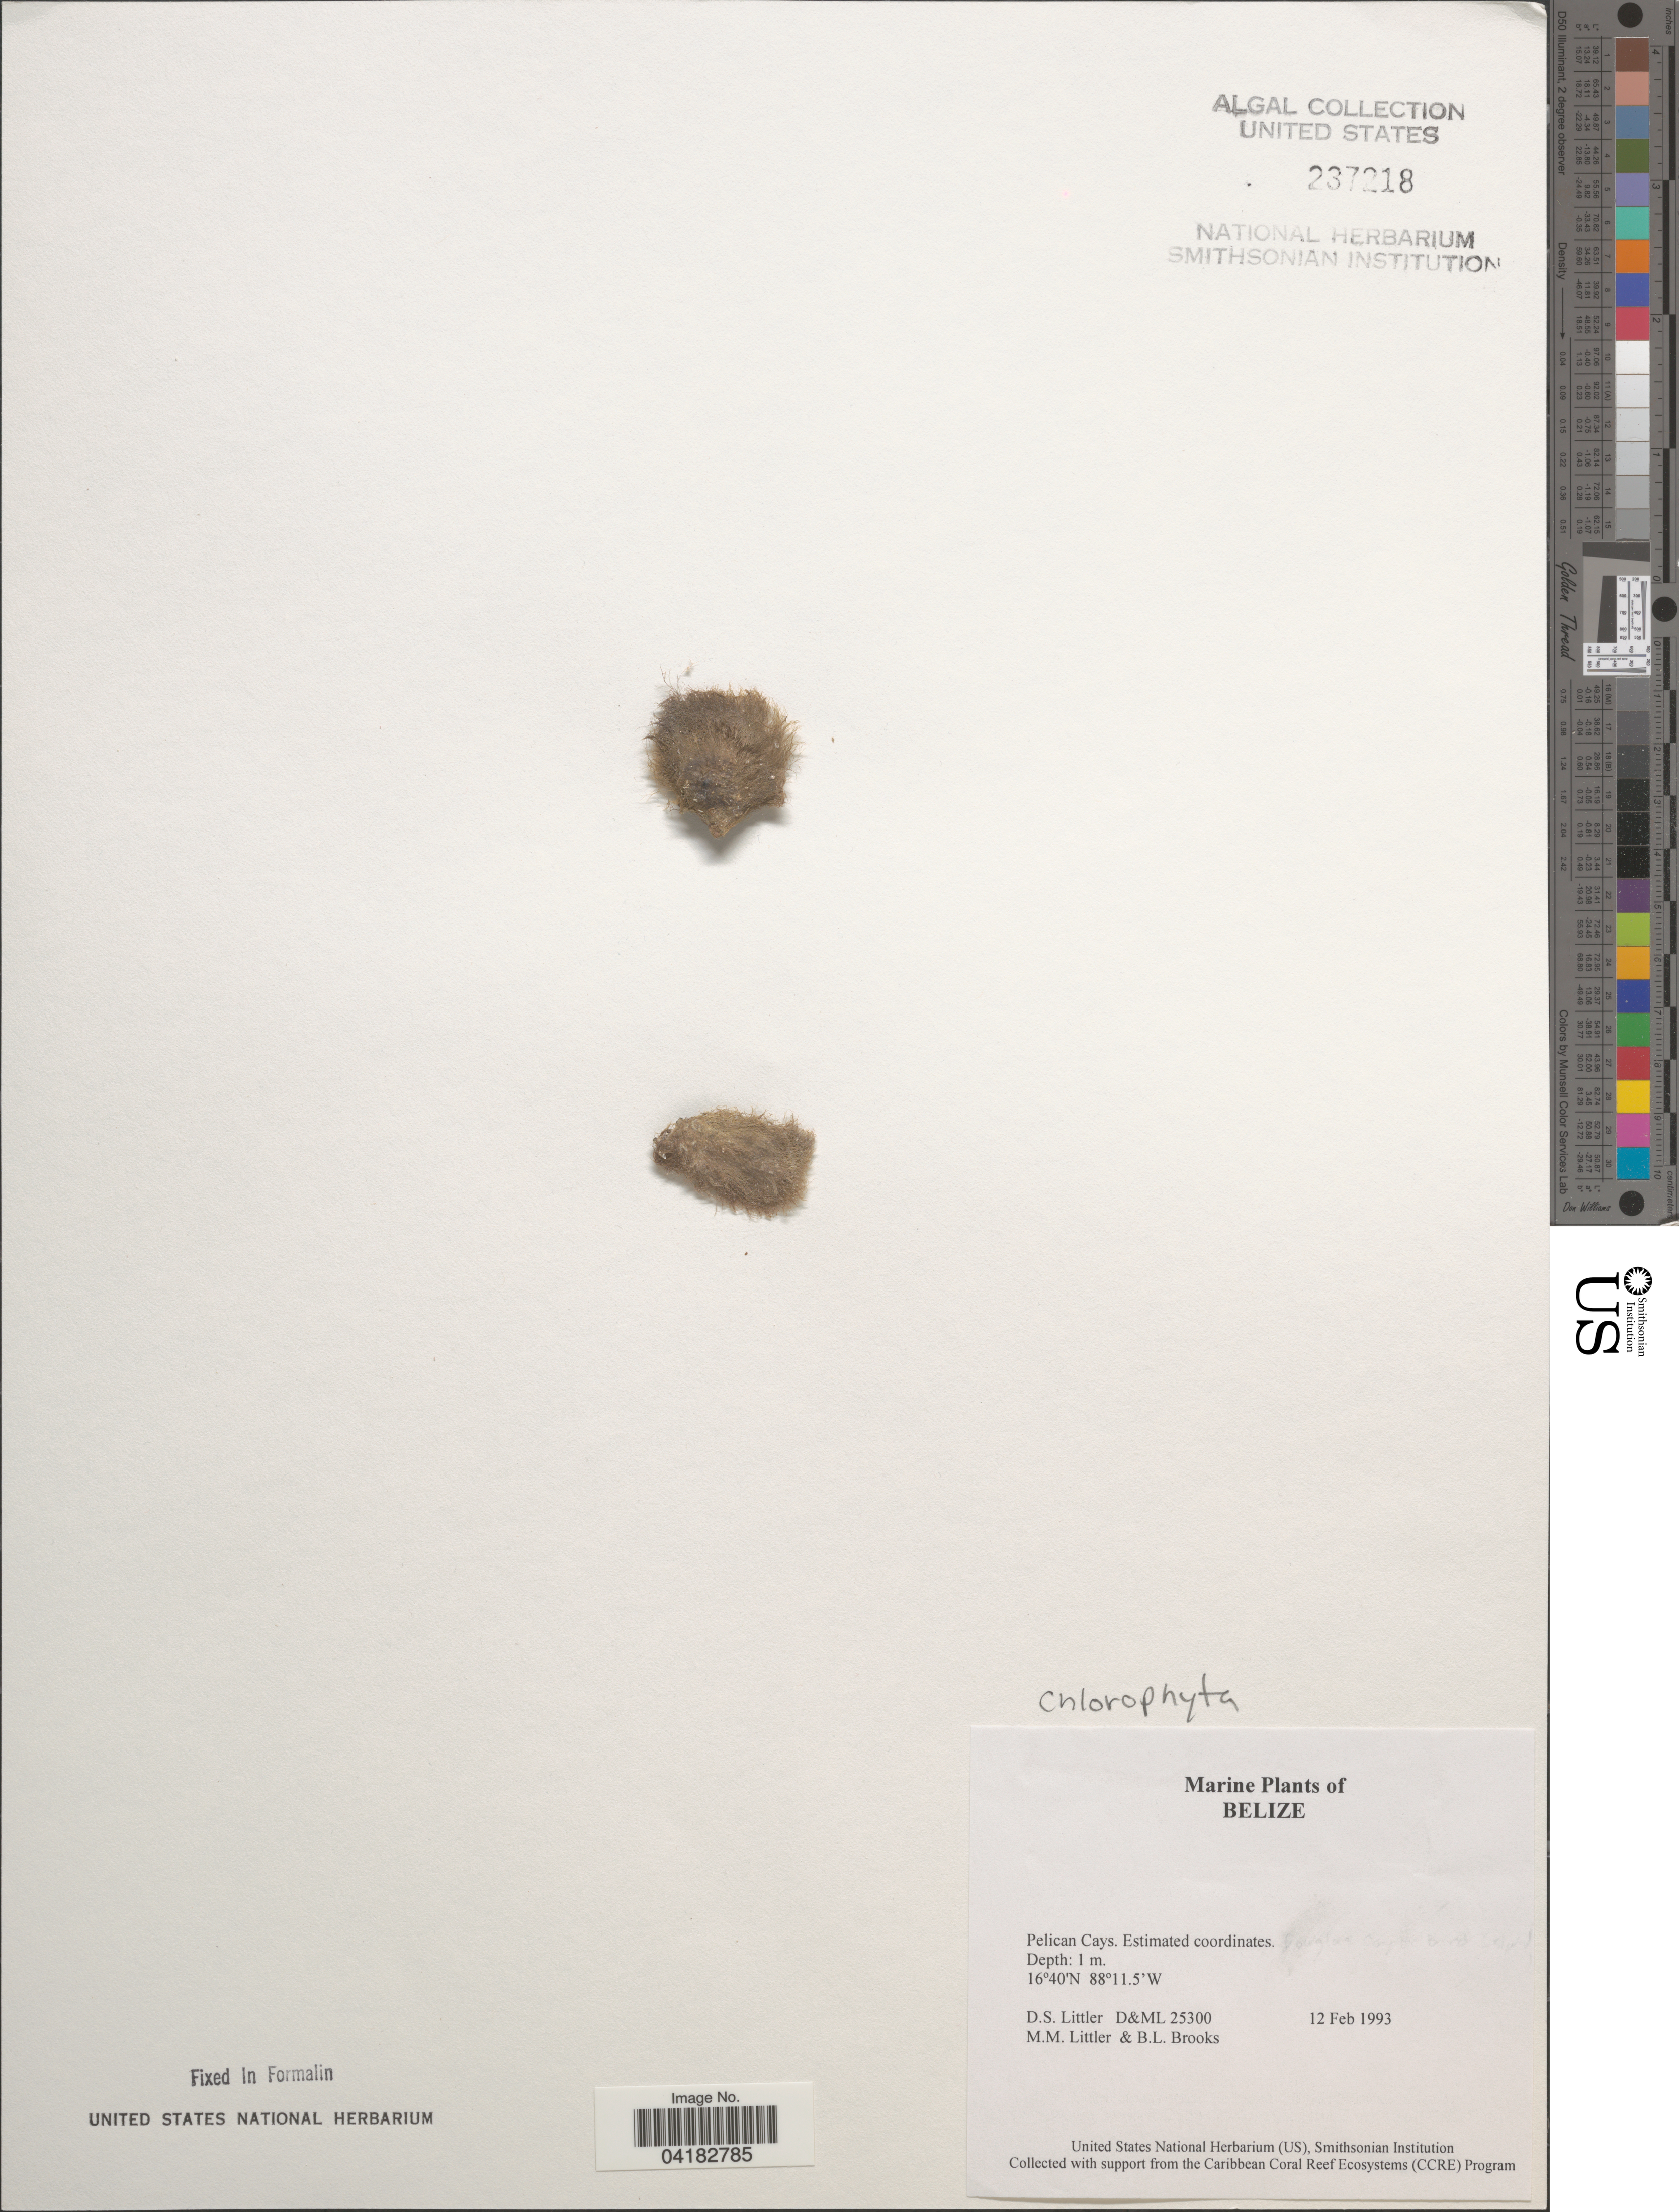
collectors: D. S. Littler & B. Brooks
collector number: D&ML25300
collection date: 1993-02-12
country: Belize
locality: Pelican Cays.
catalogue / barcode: US 237218